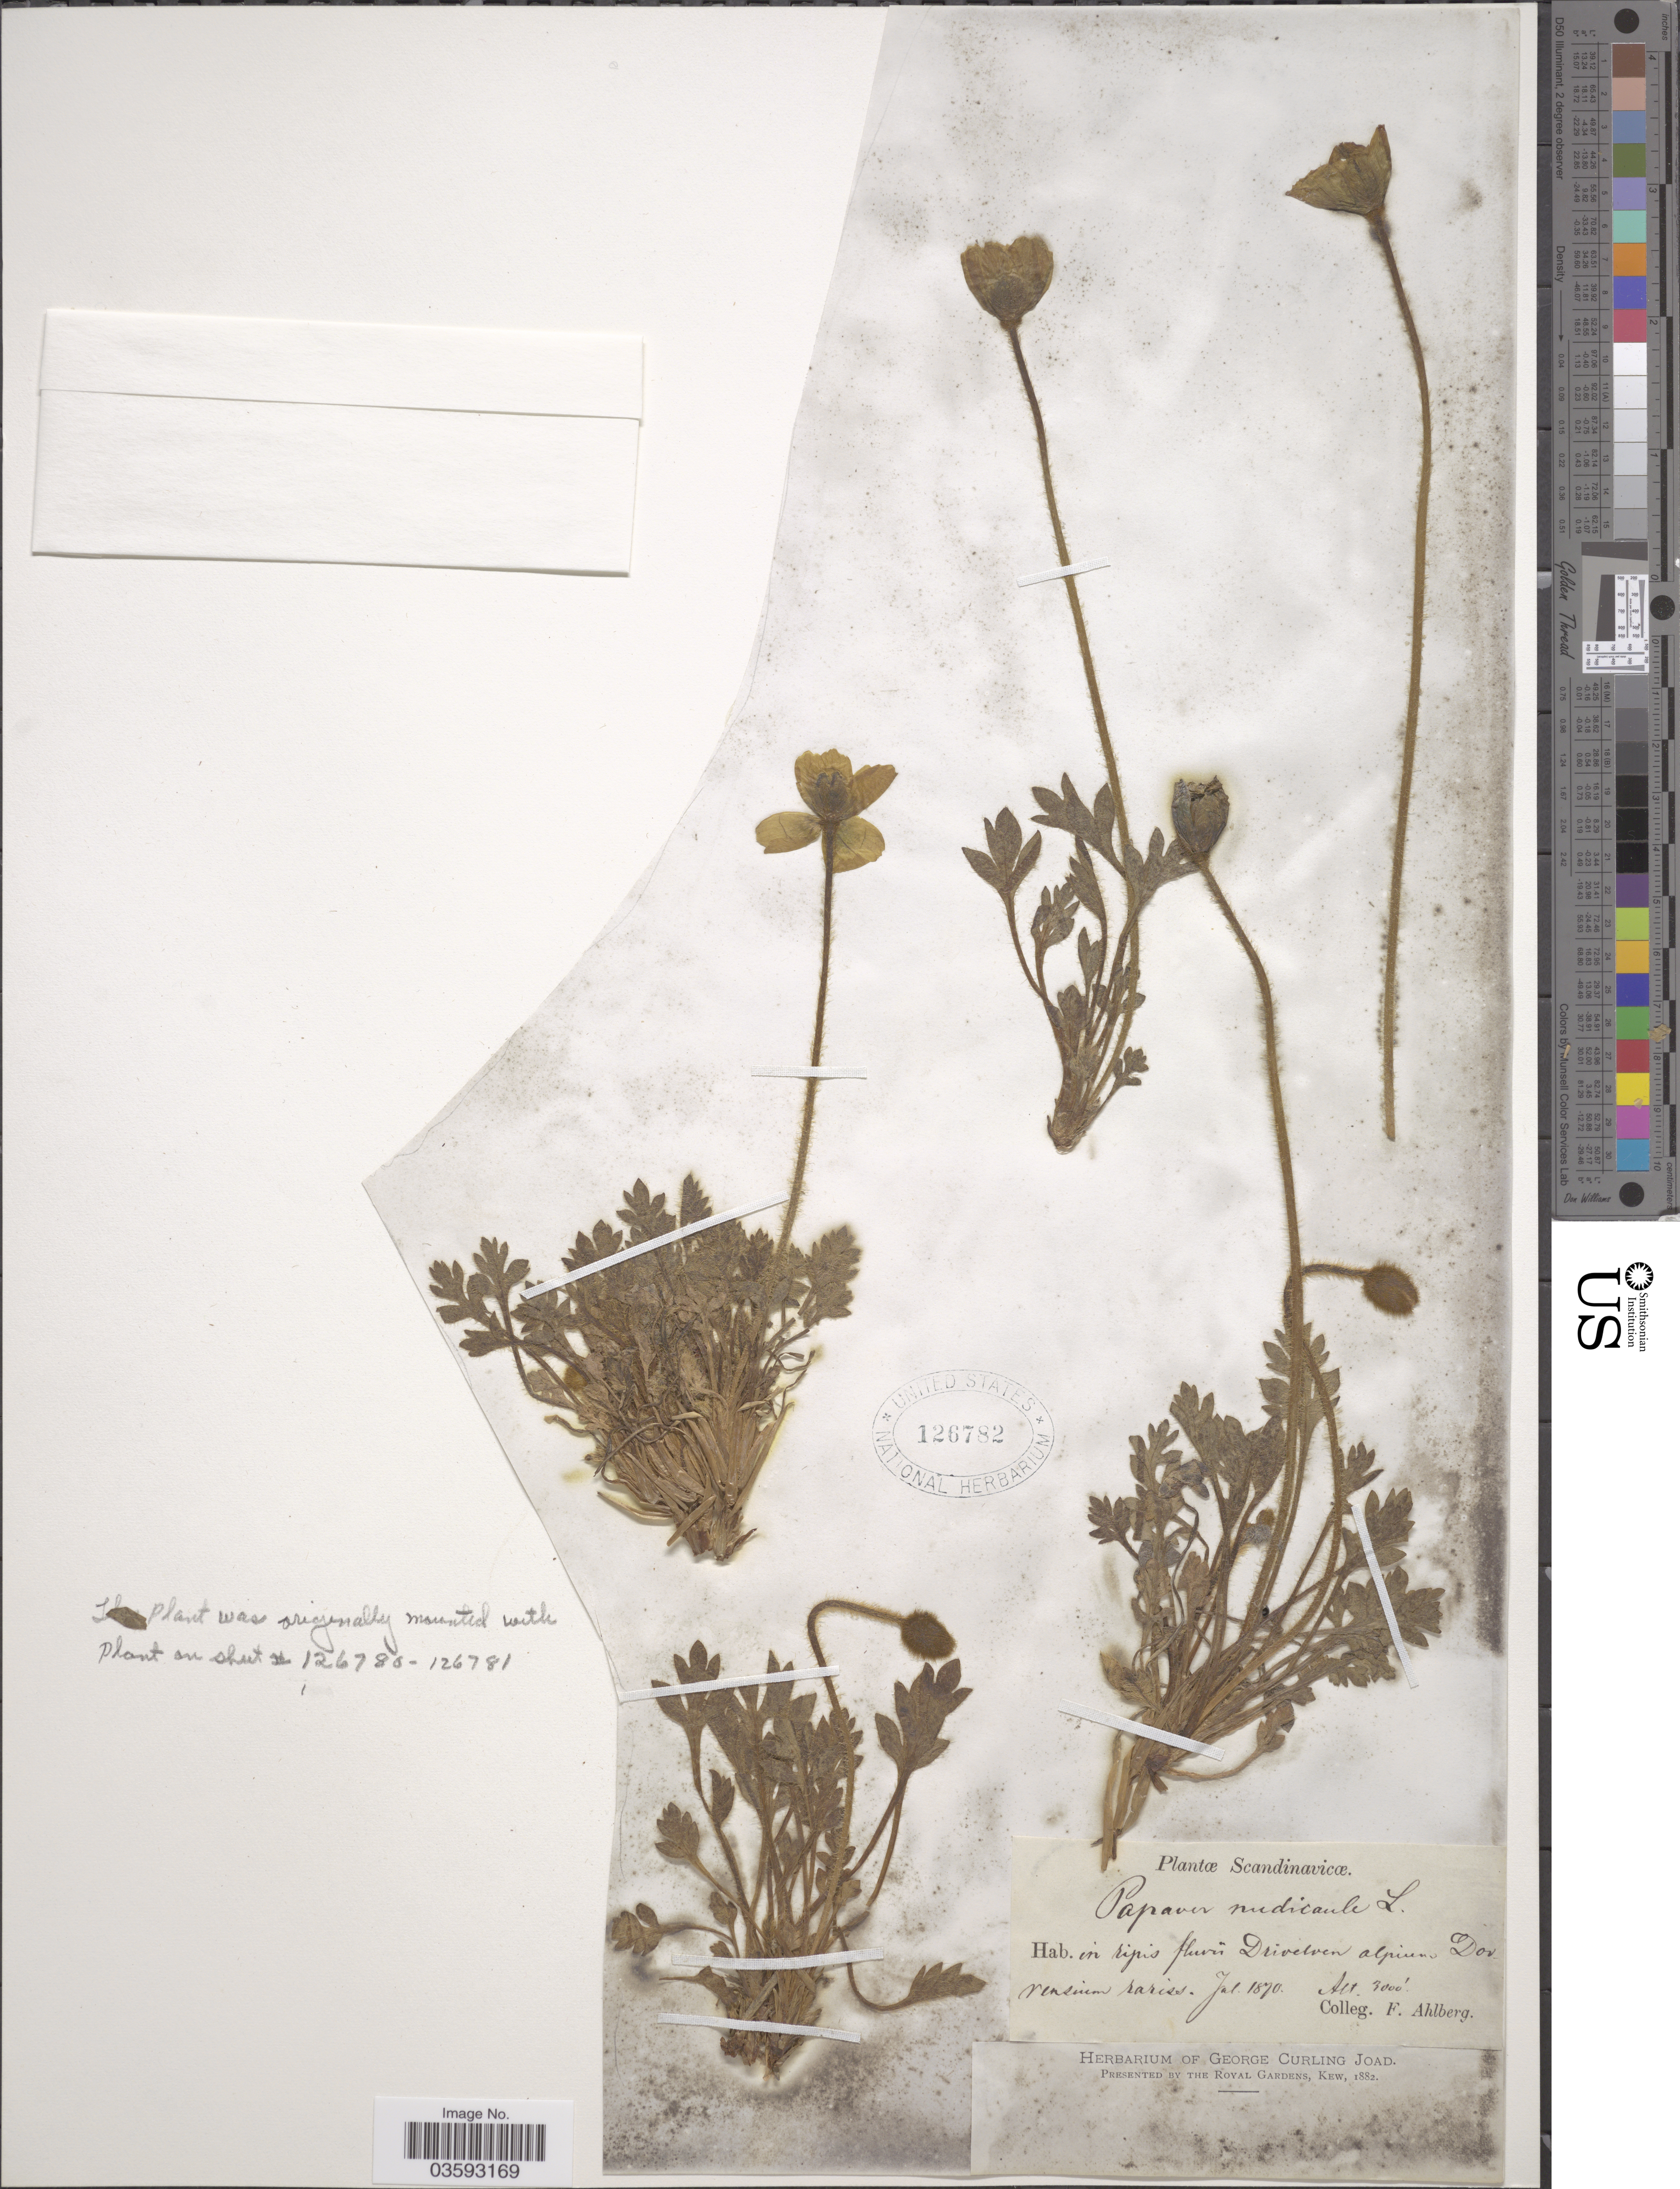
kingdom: Plantae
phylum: Tracheophyta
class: Magnoliopsida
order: Ranunculales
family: Papaveraceae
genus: Papaver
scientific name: Papaver nudicaule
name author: L.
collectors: F. Ahlberg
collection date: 1870-07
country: Norway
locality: Scandinavicæ. In ripis fluvii Drivelven alpium Dovrensium rariss.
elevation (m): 914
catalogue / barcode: US 126782